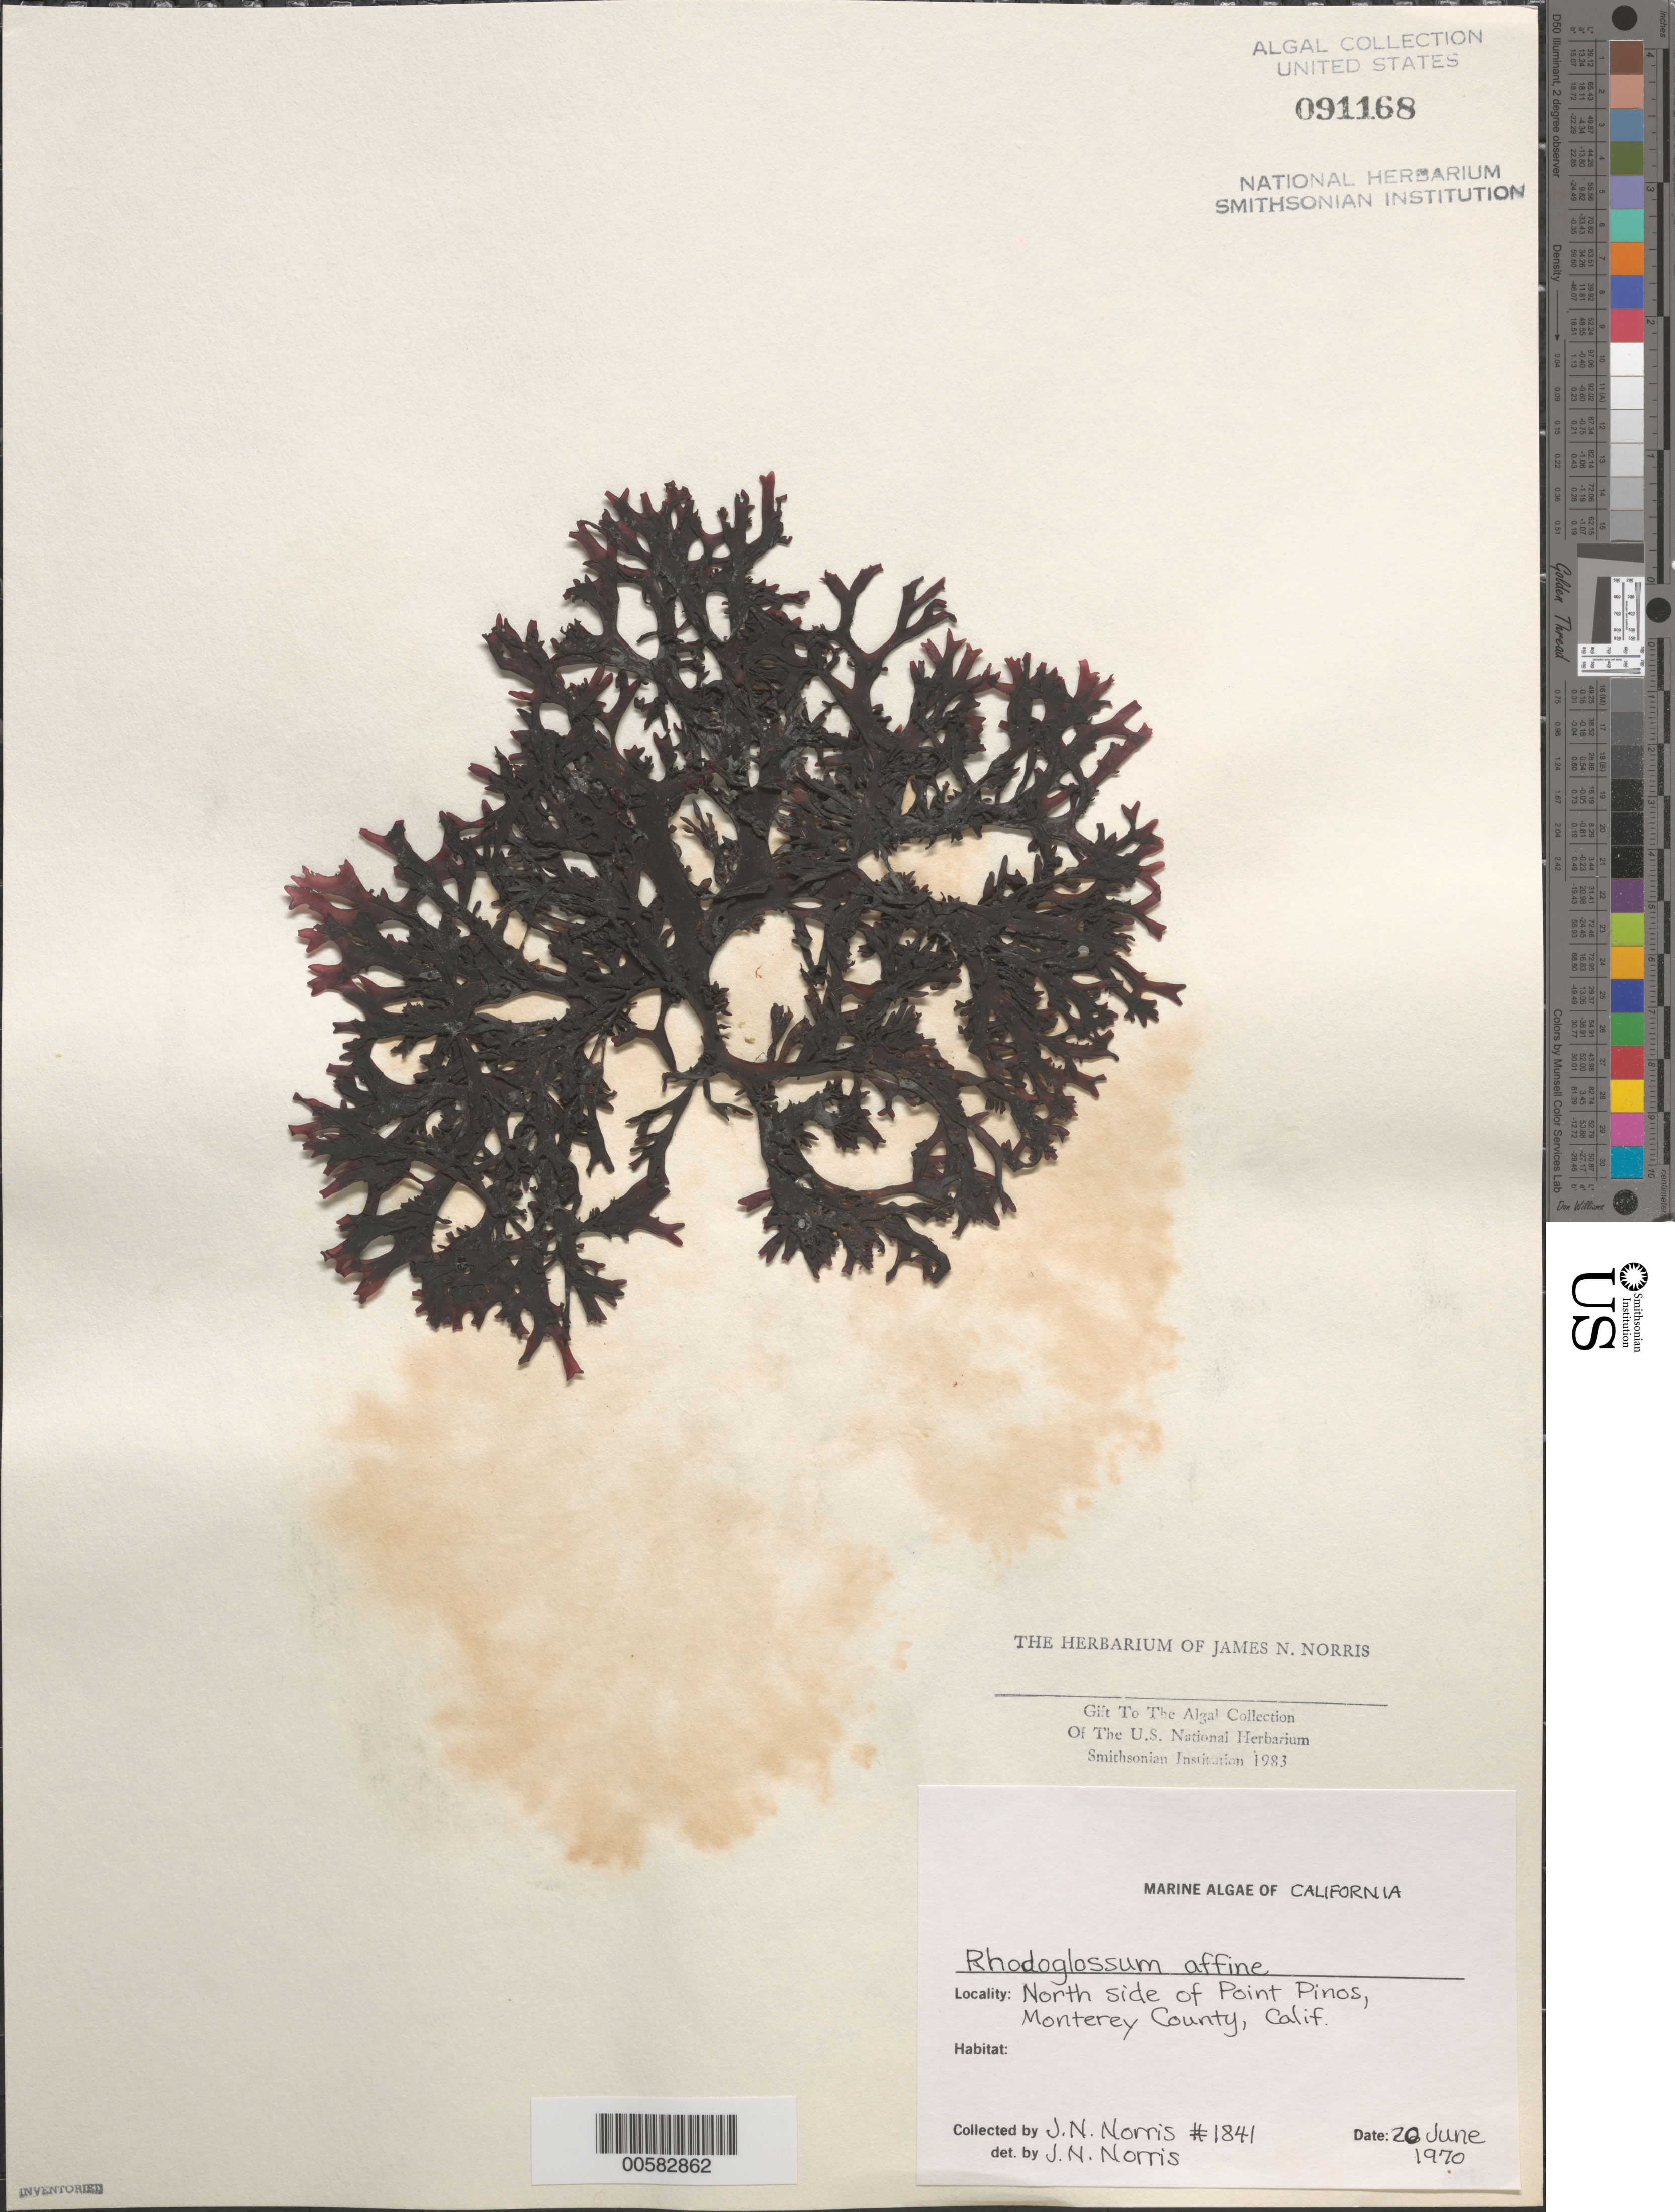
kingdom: Plantae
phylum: Rhodophyta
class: Florideophyceae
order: Gigartinales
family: Gigartinaceae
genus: Mazzaella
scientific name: Mazzaella affinis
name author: (Harvey) Fredericq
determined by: Algae name updating Project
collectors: J. N. Norris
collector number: JN-1841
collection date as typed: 20 Jun 1970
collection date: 1970-06-20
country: United States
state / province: California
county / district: Monterey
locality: Point Pinos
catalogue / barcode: US 91168